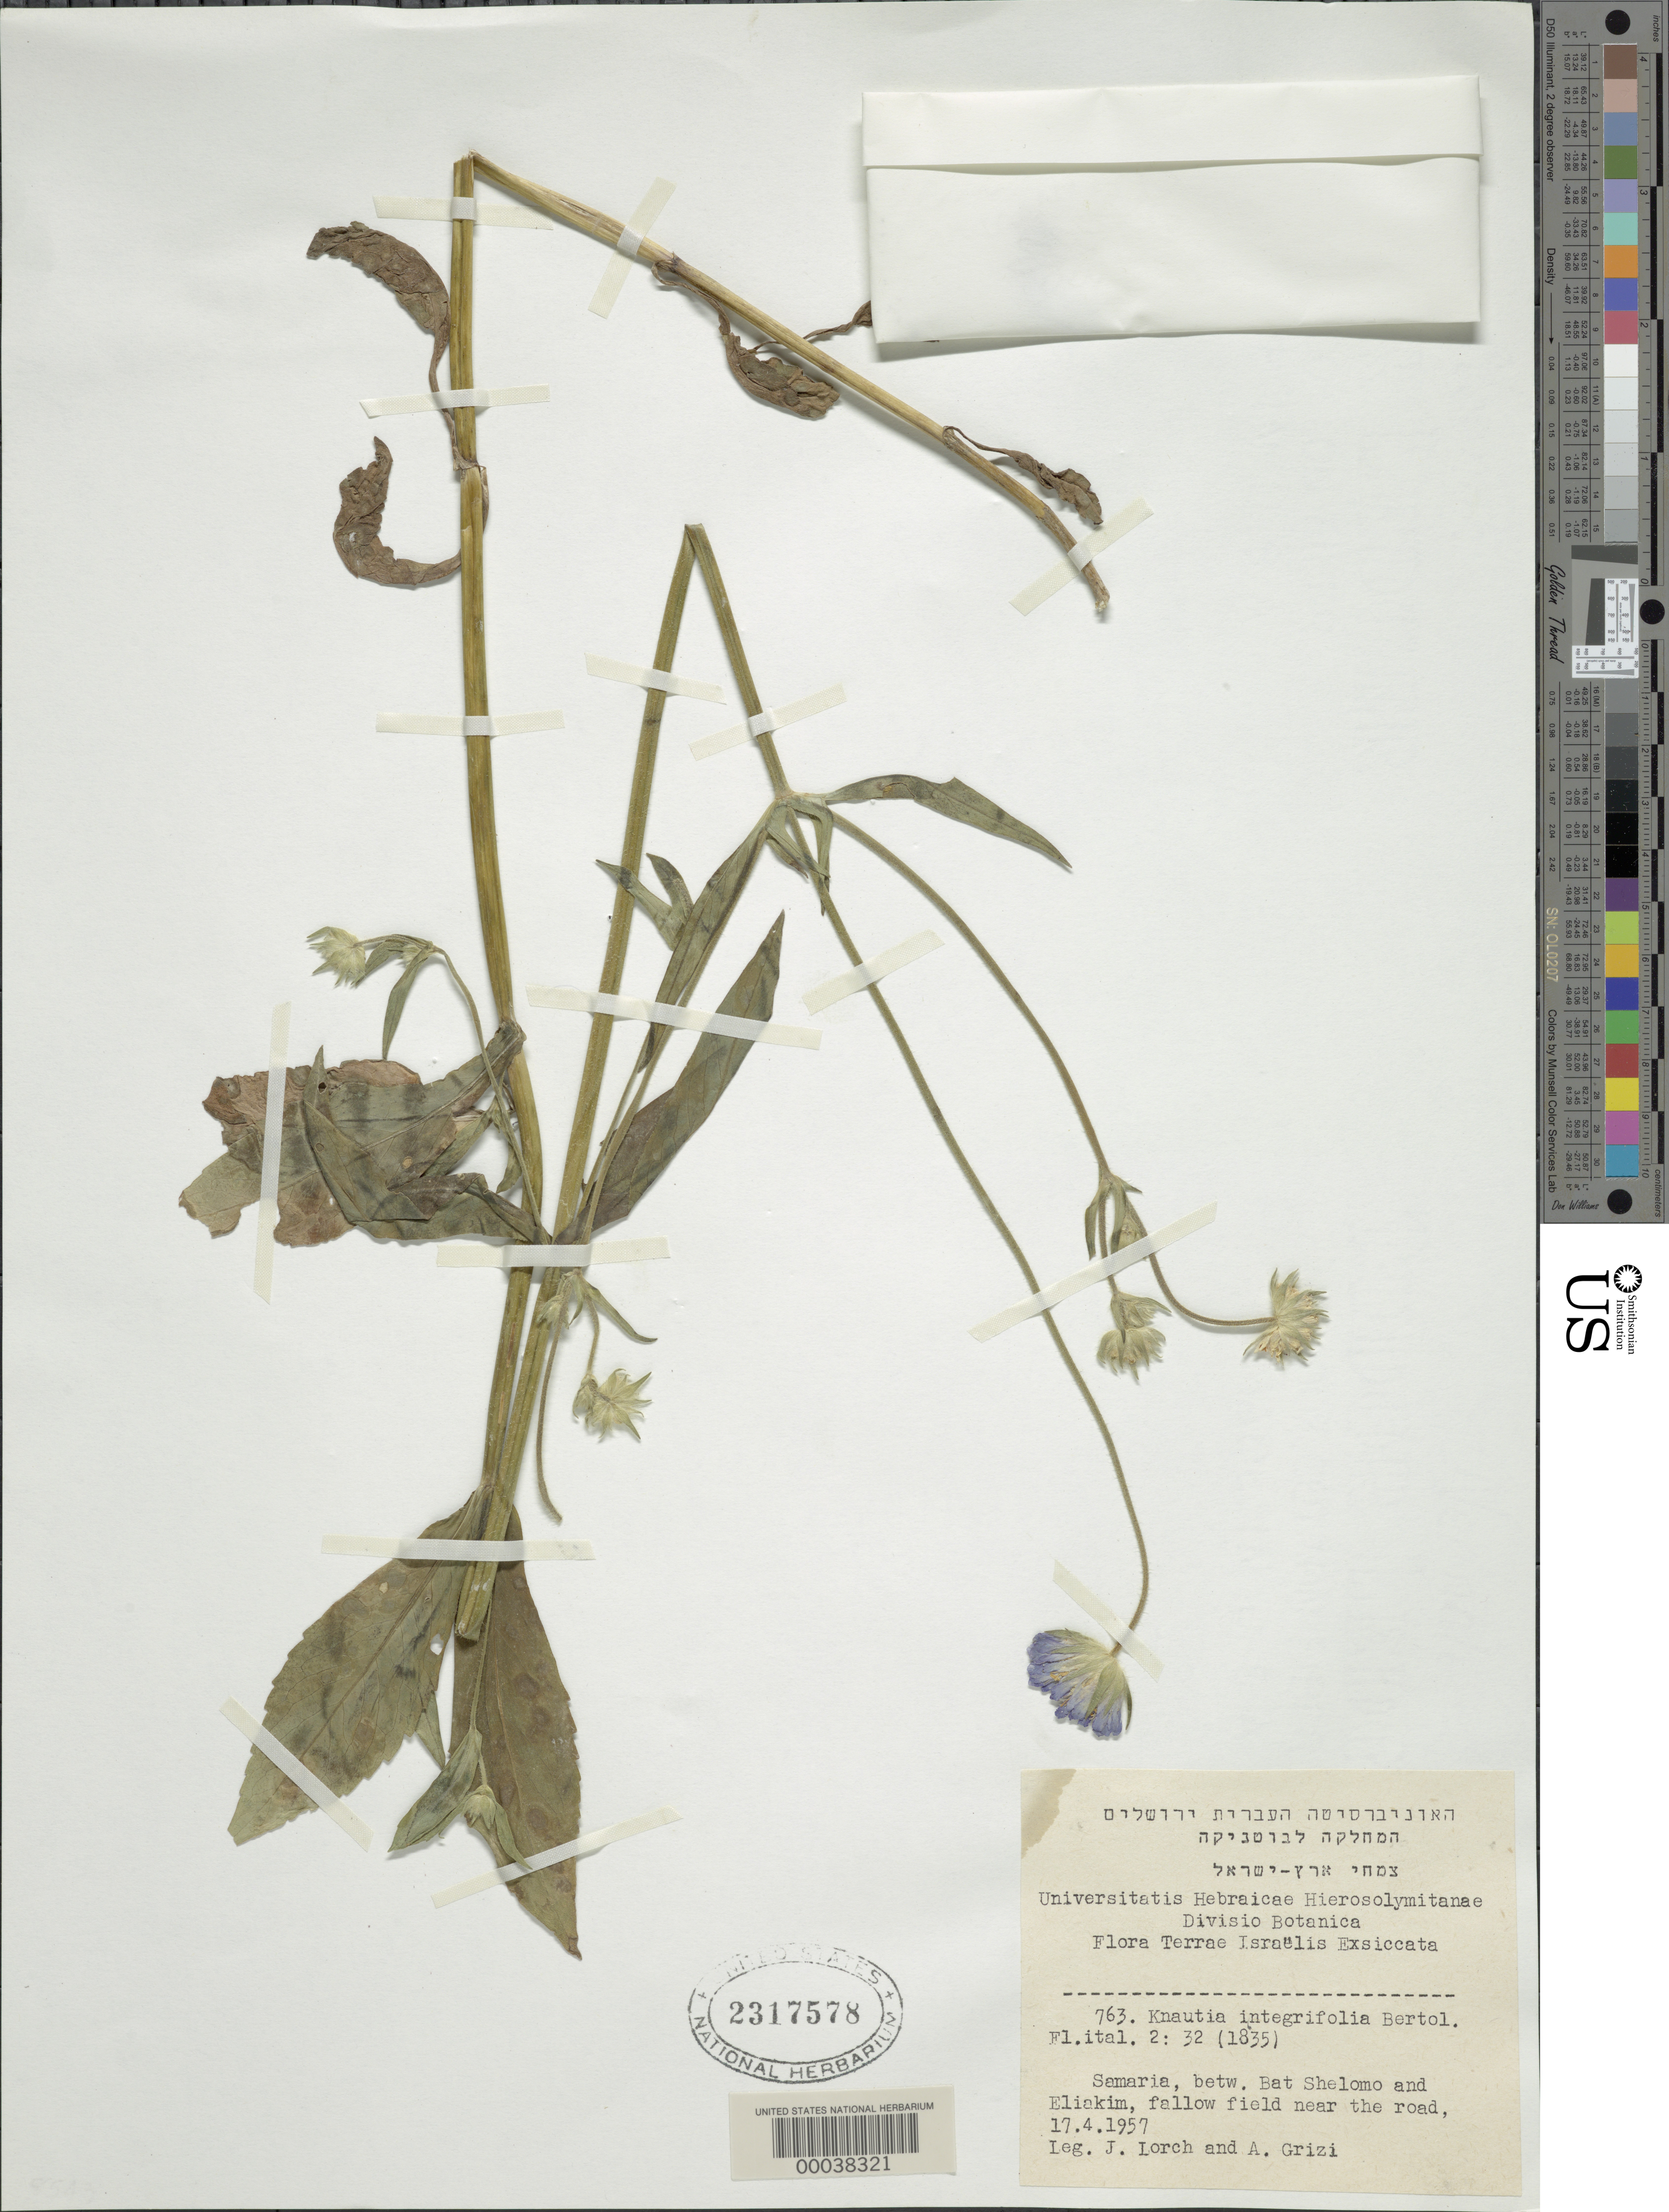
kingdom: Plantae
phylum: Tracheophyta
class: Magnoliopsida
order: Dipsacales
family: Caprifoliaceae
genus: Knautia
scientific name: Knautia integrifolia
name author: Bertero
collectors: J. Lorch & A. Grizi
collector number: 763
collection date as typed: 17 Apr 1957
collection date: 1957-04-17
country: Israel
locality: Samaria between Bat Shelomo and Eliakim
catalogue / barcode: US 2317578